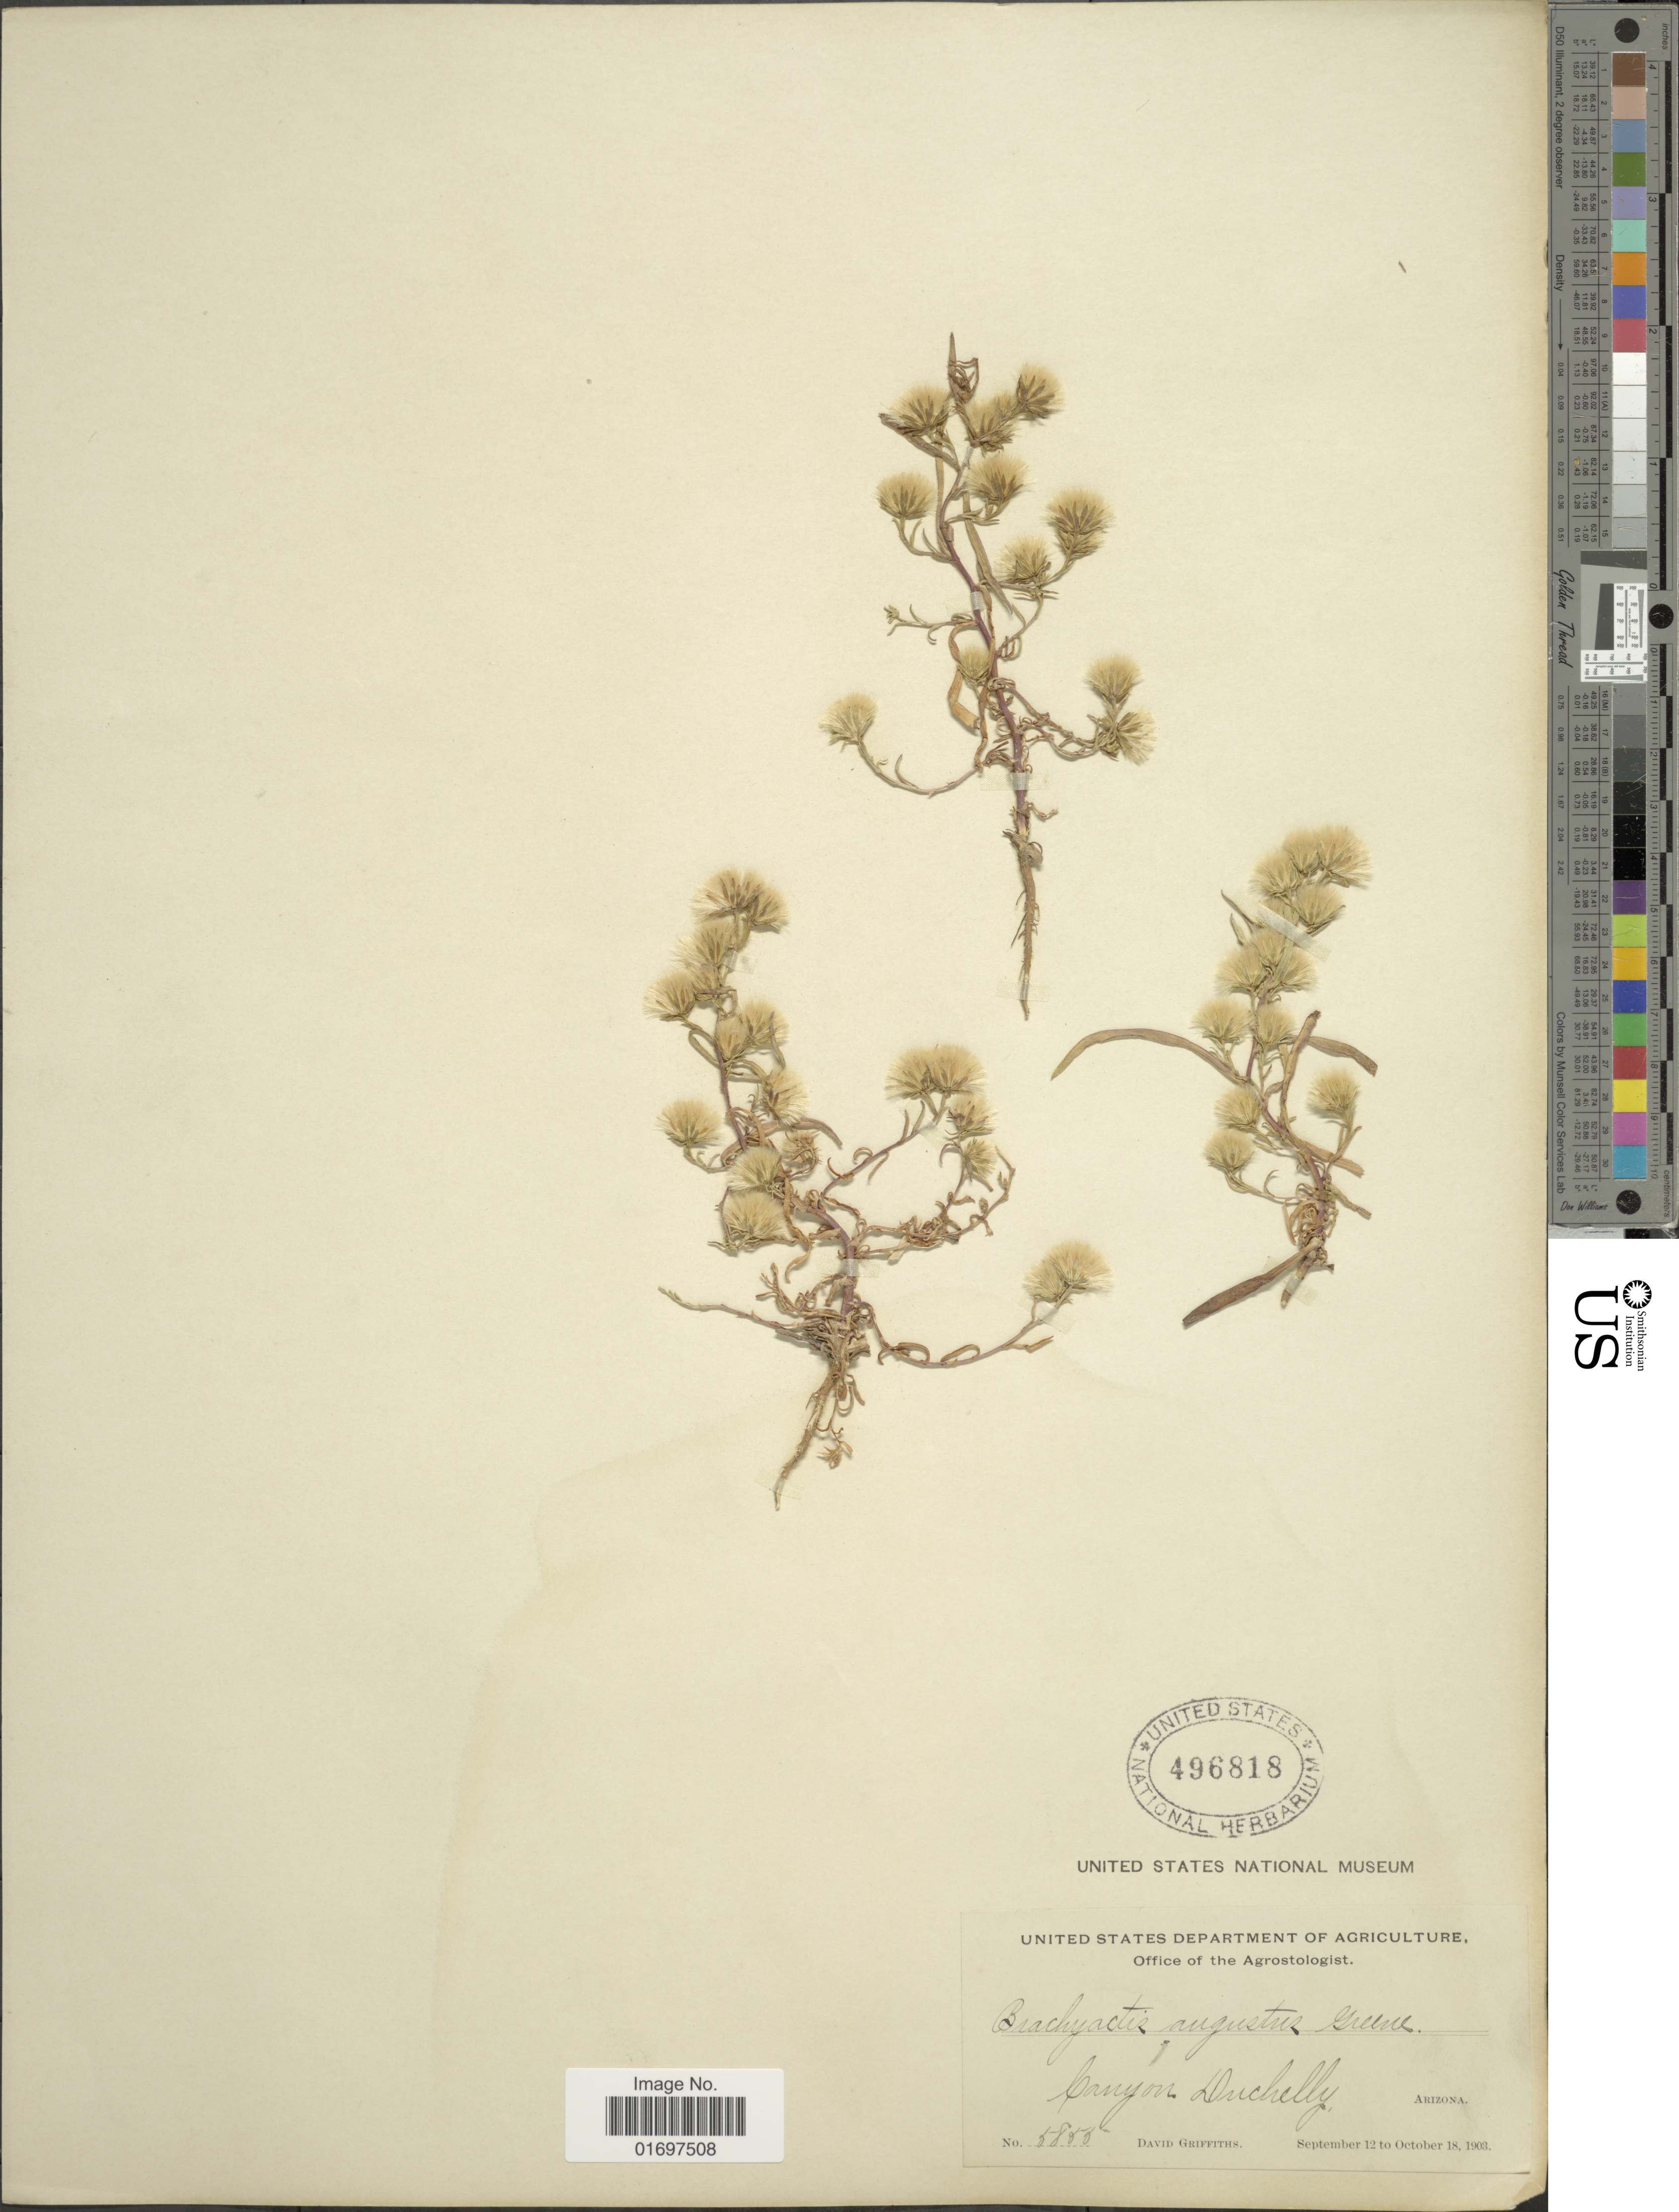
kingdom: Plantae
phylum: Tracheophyta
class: Magnoliopsida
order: Asterales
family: Asteraceae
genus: Symphyotrichum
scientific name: Symphyotrichum ciliatum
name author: (Ledeb.) G.L. Nesom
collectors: D. Griffiths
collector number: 5855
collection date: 1903-09-12/1903-10-18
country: United States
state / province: Arizona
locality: Canyon Duchelly, Arizona.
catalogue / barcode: US 496818